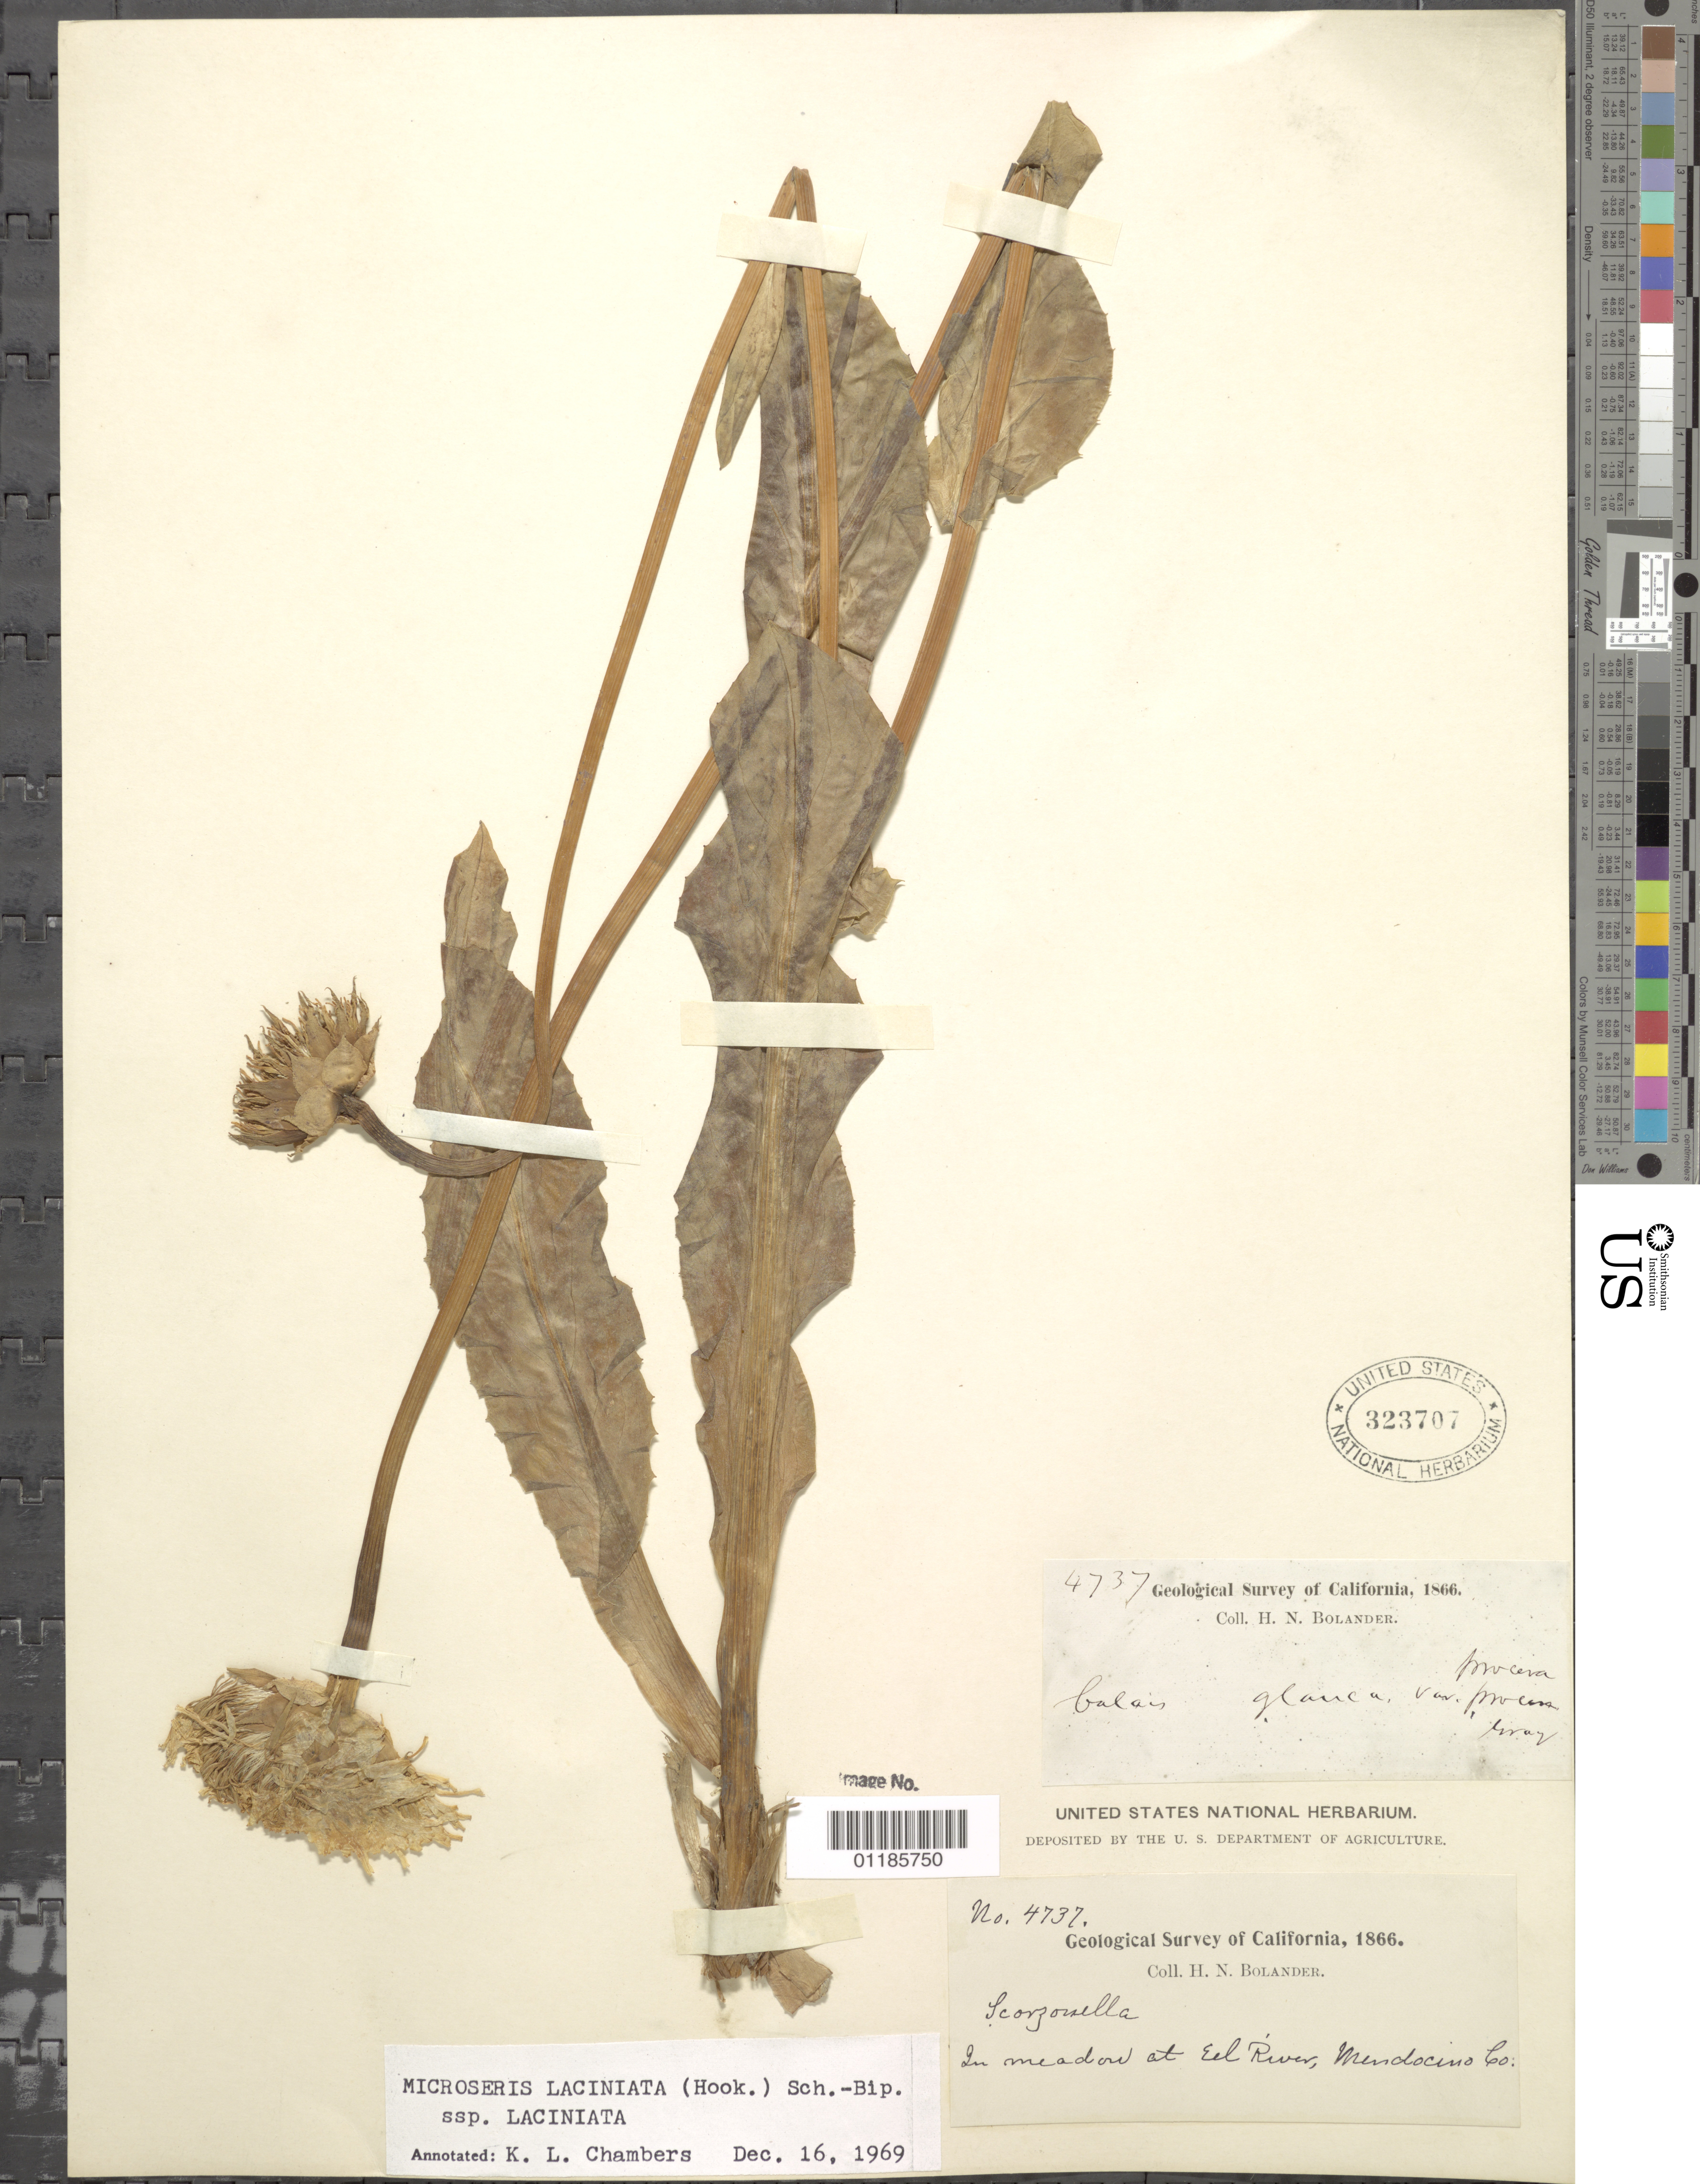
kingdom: Plantae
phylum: Tracheophyta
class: Magnoliopsida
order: Asterales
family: Asteraceae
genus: Microseris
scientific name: Microseris laciniata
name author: (Hook.) Sch. Bip.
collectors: H. Bolander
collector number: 4737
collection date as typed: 1866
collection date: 1866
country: United States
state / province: California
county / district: Mendocino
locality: In meadow at Eel River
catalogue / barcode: US 323707